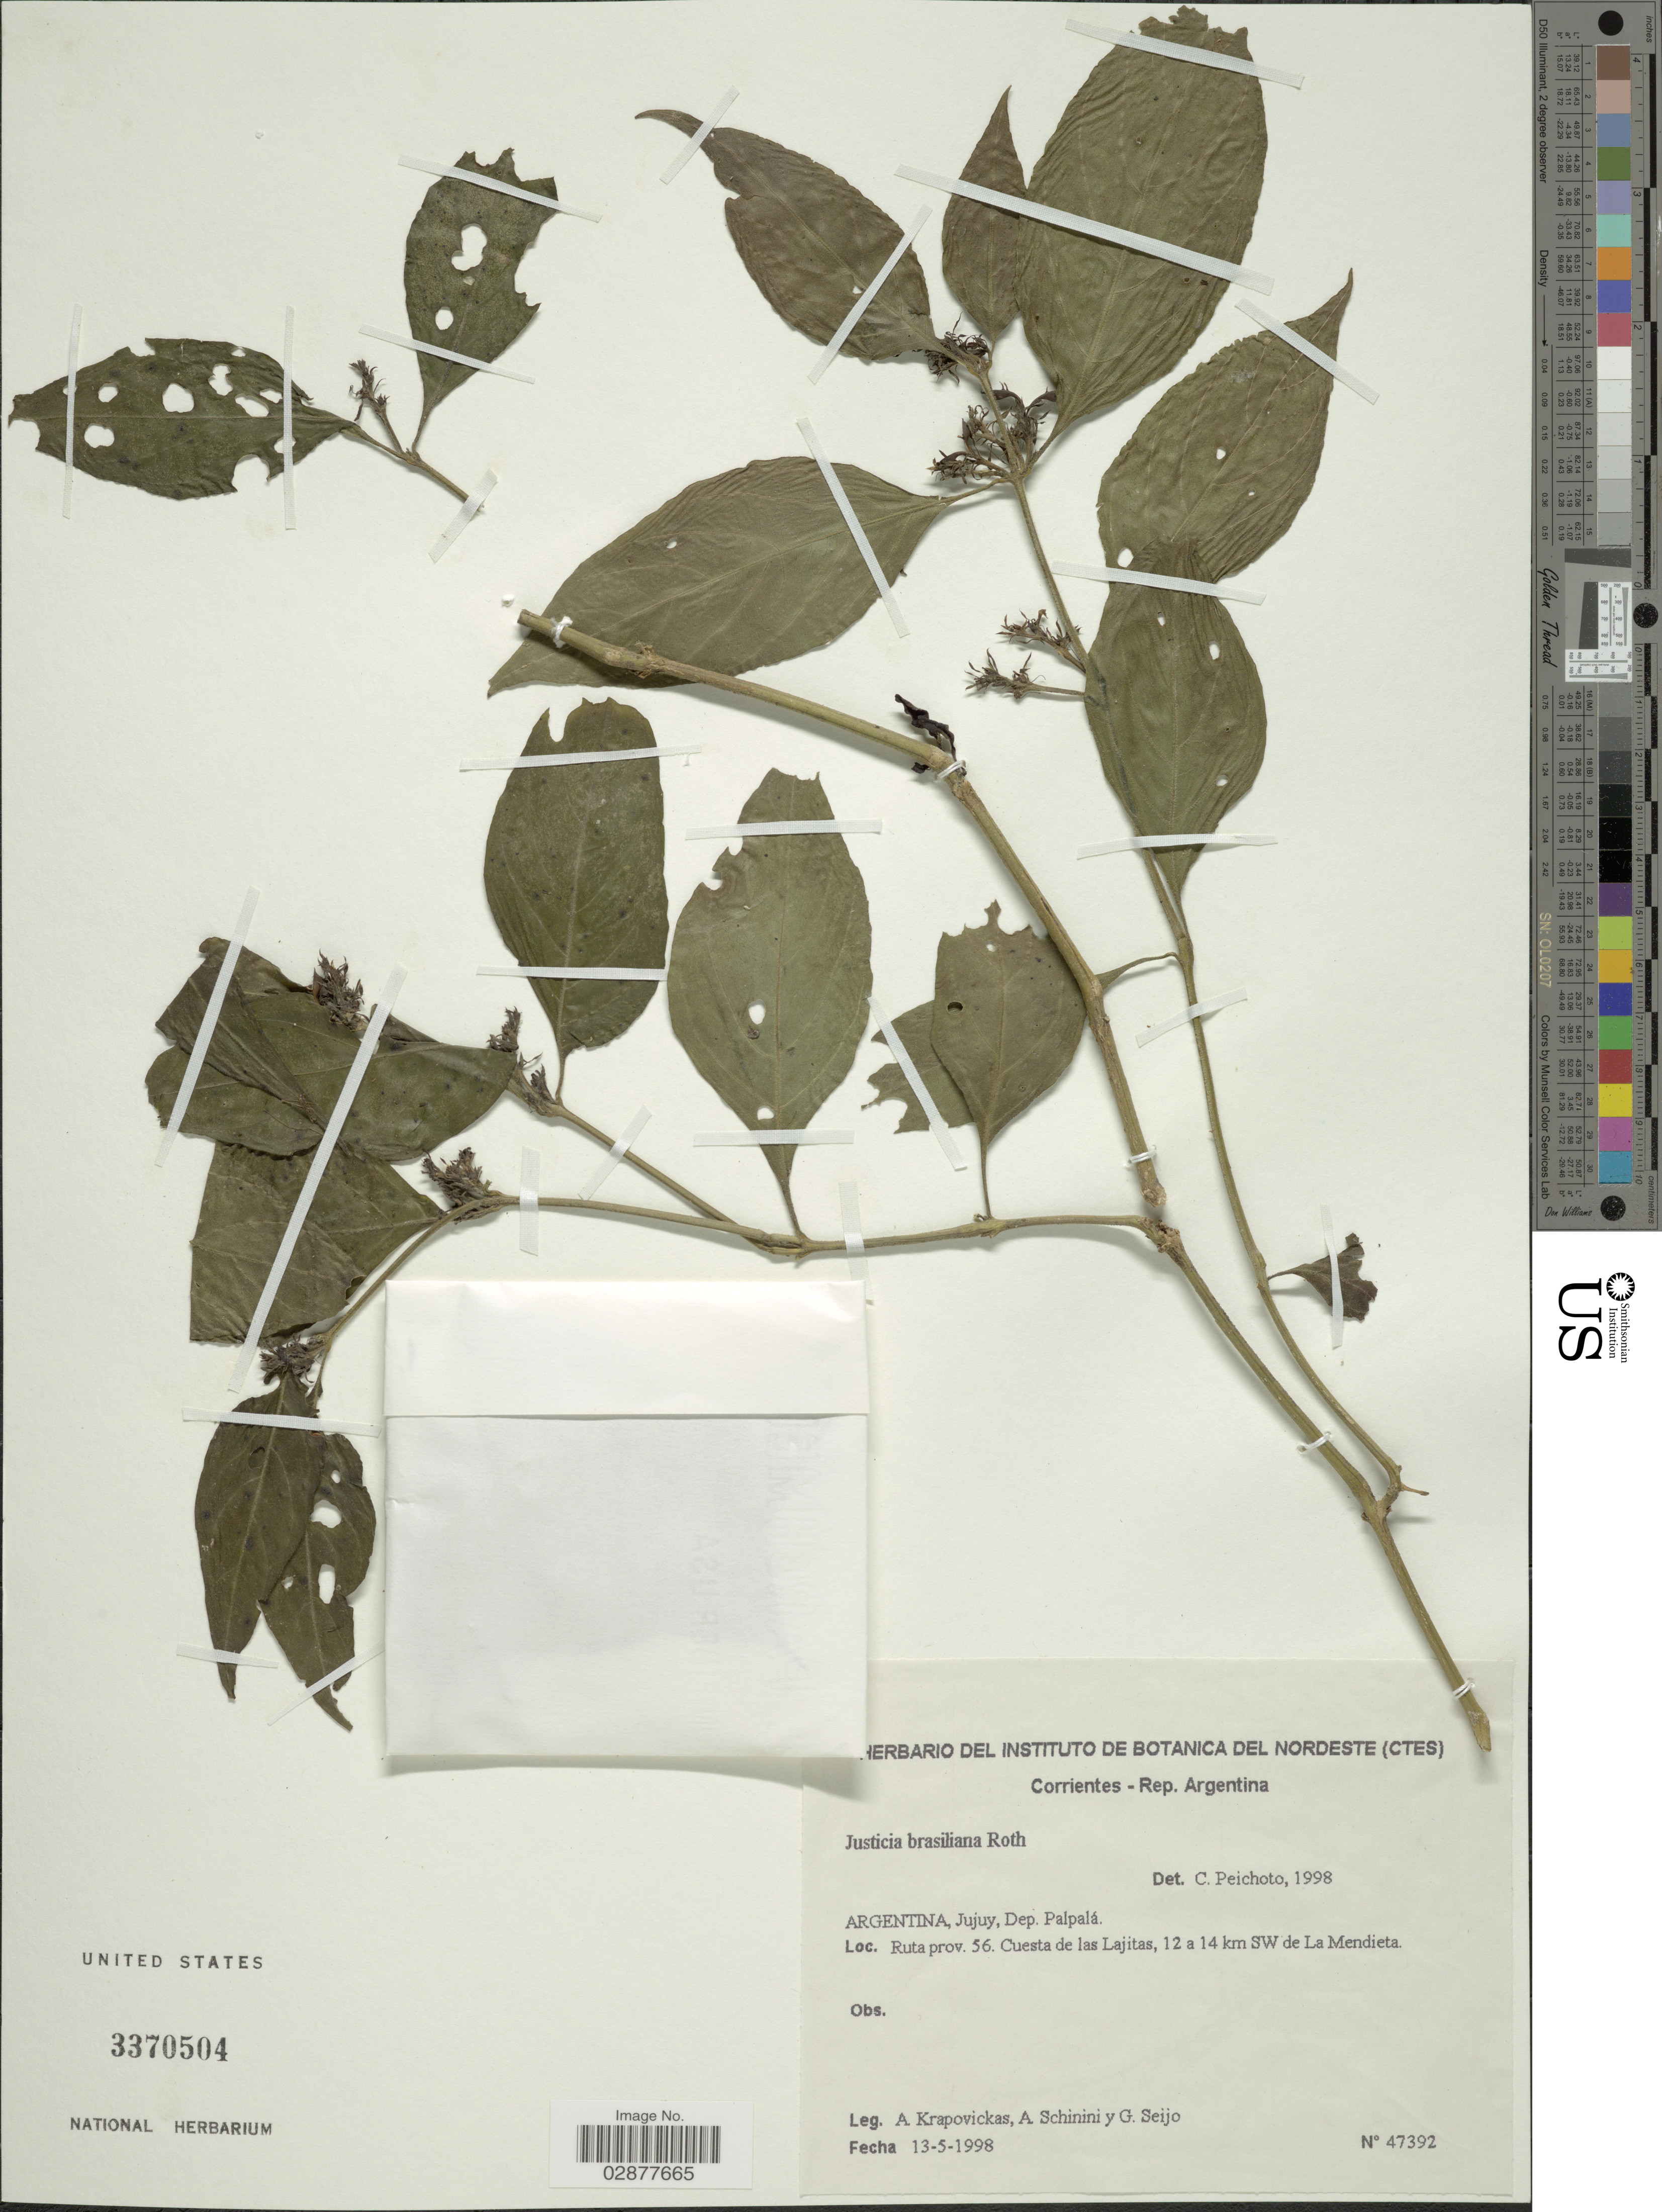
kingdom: Plantae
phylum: Tracheophyta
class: Magnoliopsida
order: Lamiales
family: Acanthaceae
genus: Justicia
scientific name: Justicia brasiliana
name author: Roth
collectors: A. Krapovickas, A. Schinini & G. Seijo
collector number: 47392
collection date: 1998-05-13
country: Argentina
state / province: Jujuy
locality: Dep. Palpalá. Ruta prov. 56. Cuesta de las Lajitas, 12 a 14 km SW de La Mendieta.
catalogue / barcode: US 3370504